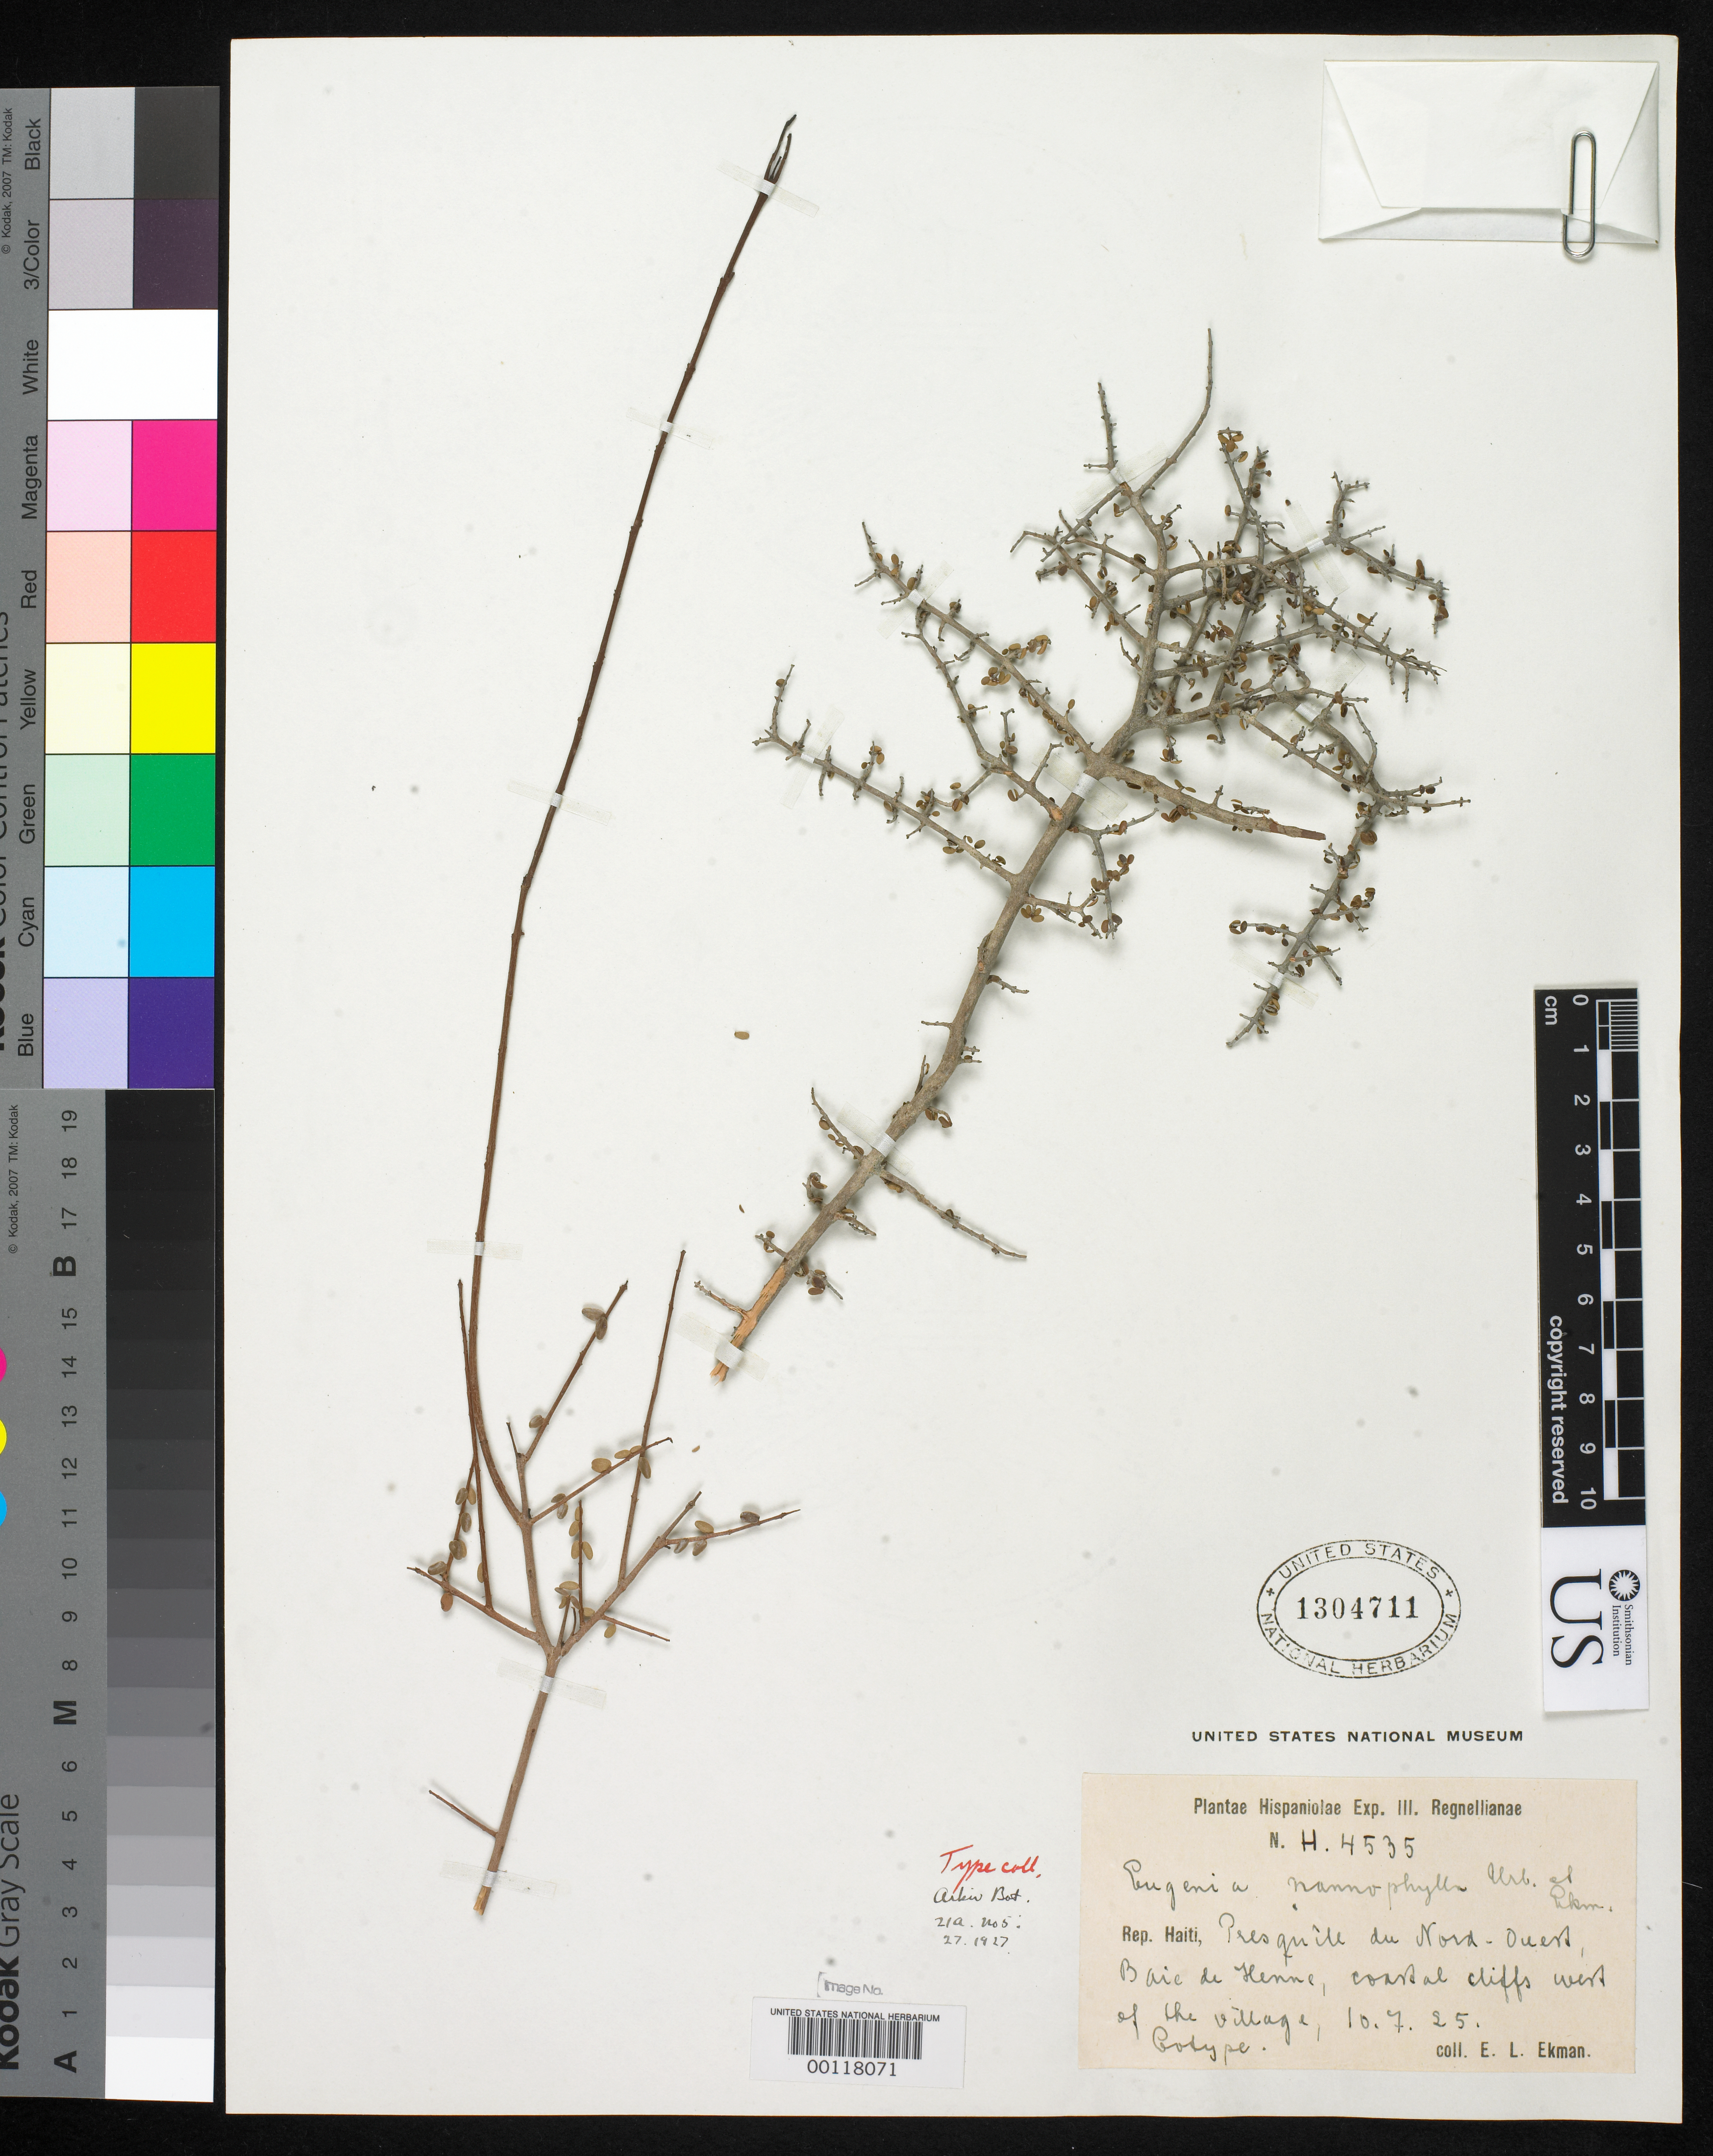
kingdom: Plantae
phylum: Tracheophyta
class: Magnoliopsida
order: Myrtales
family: Myrtaceae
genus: Eugenia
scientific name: Eugenia nannophylla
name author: Urb. & Ekman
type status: Isotype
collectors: E. L. Ekman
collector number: H 4535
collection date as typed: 10 Jul 1925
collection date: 1925-07-10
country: Haiti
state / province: Nord-Ouest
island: Hispaniola Island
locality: Henne.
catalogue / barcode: US 1304711